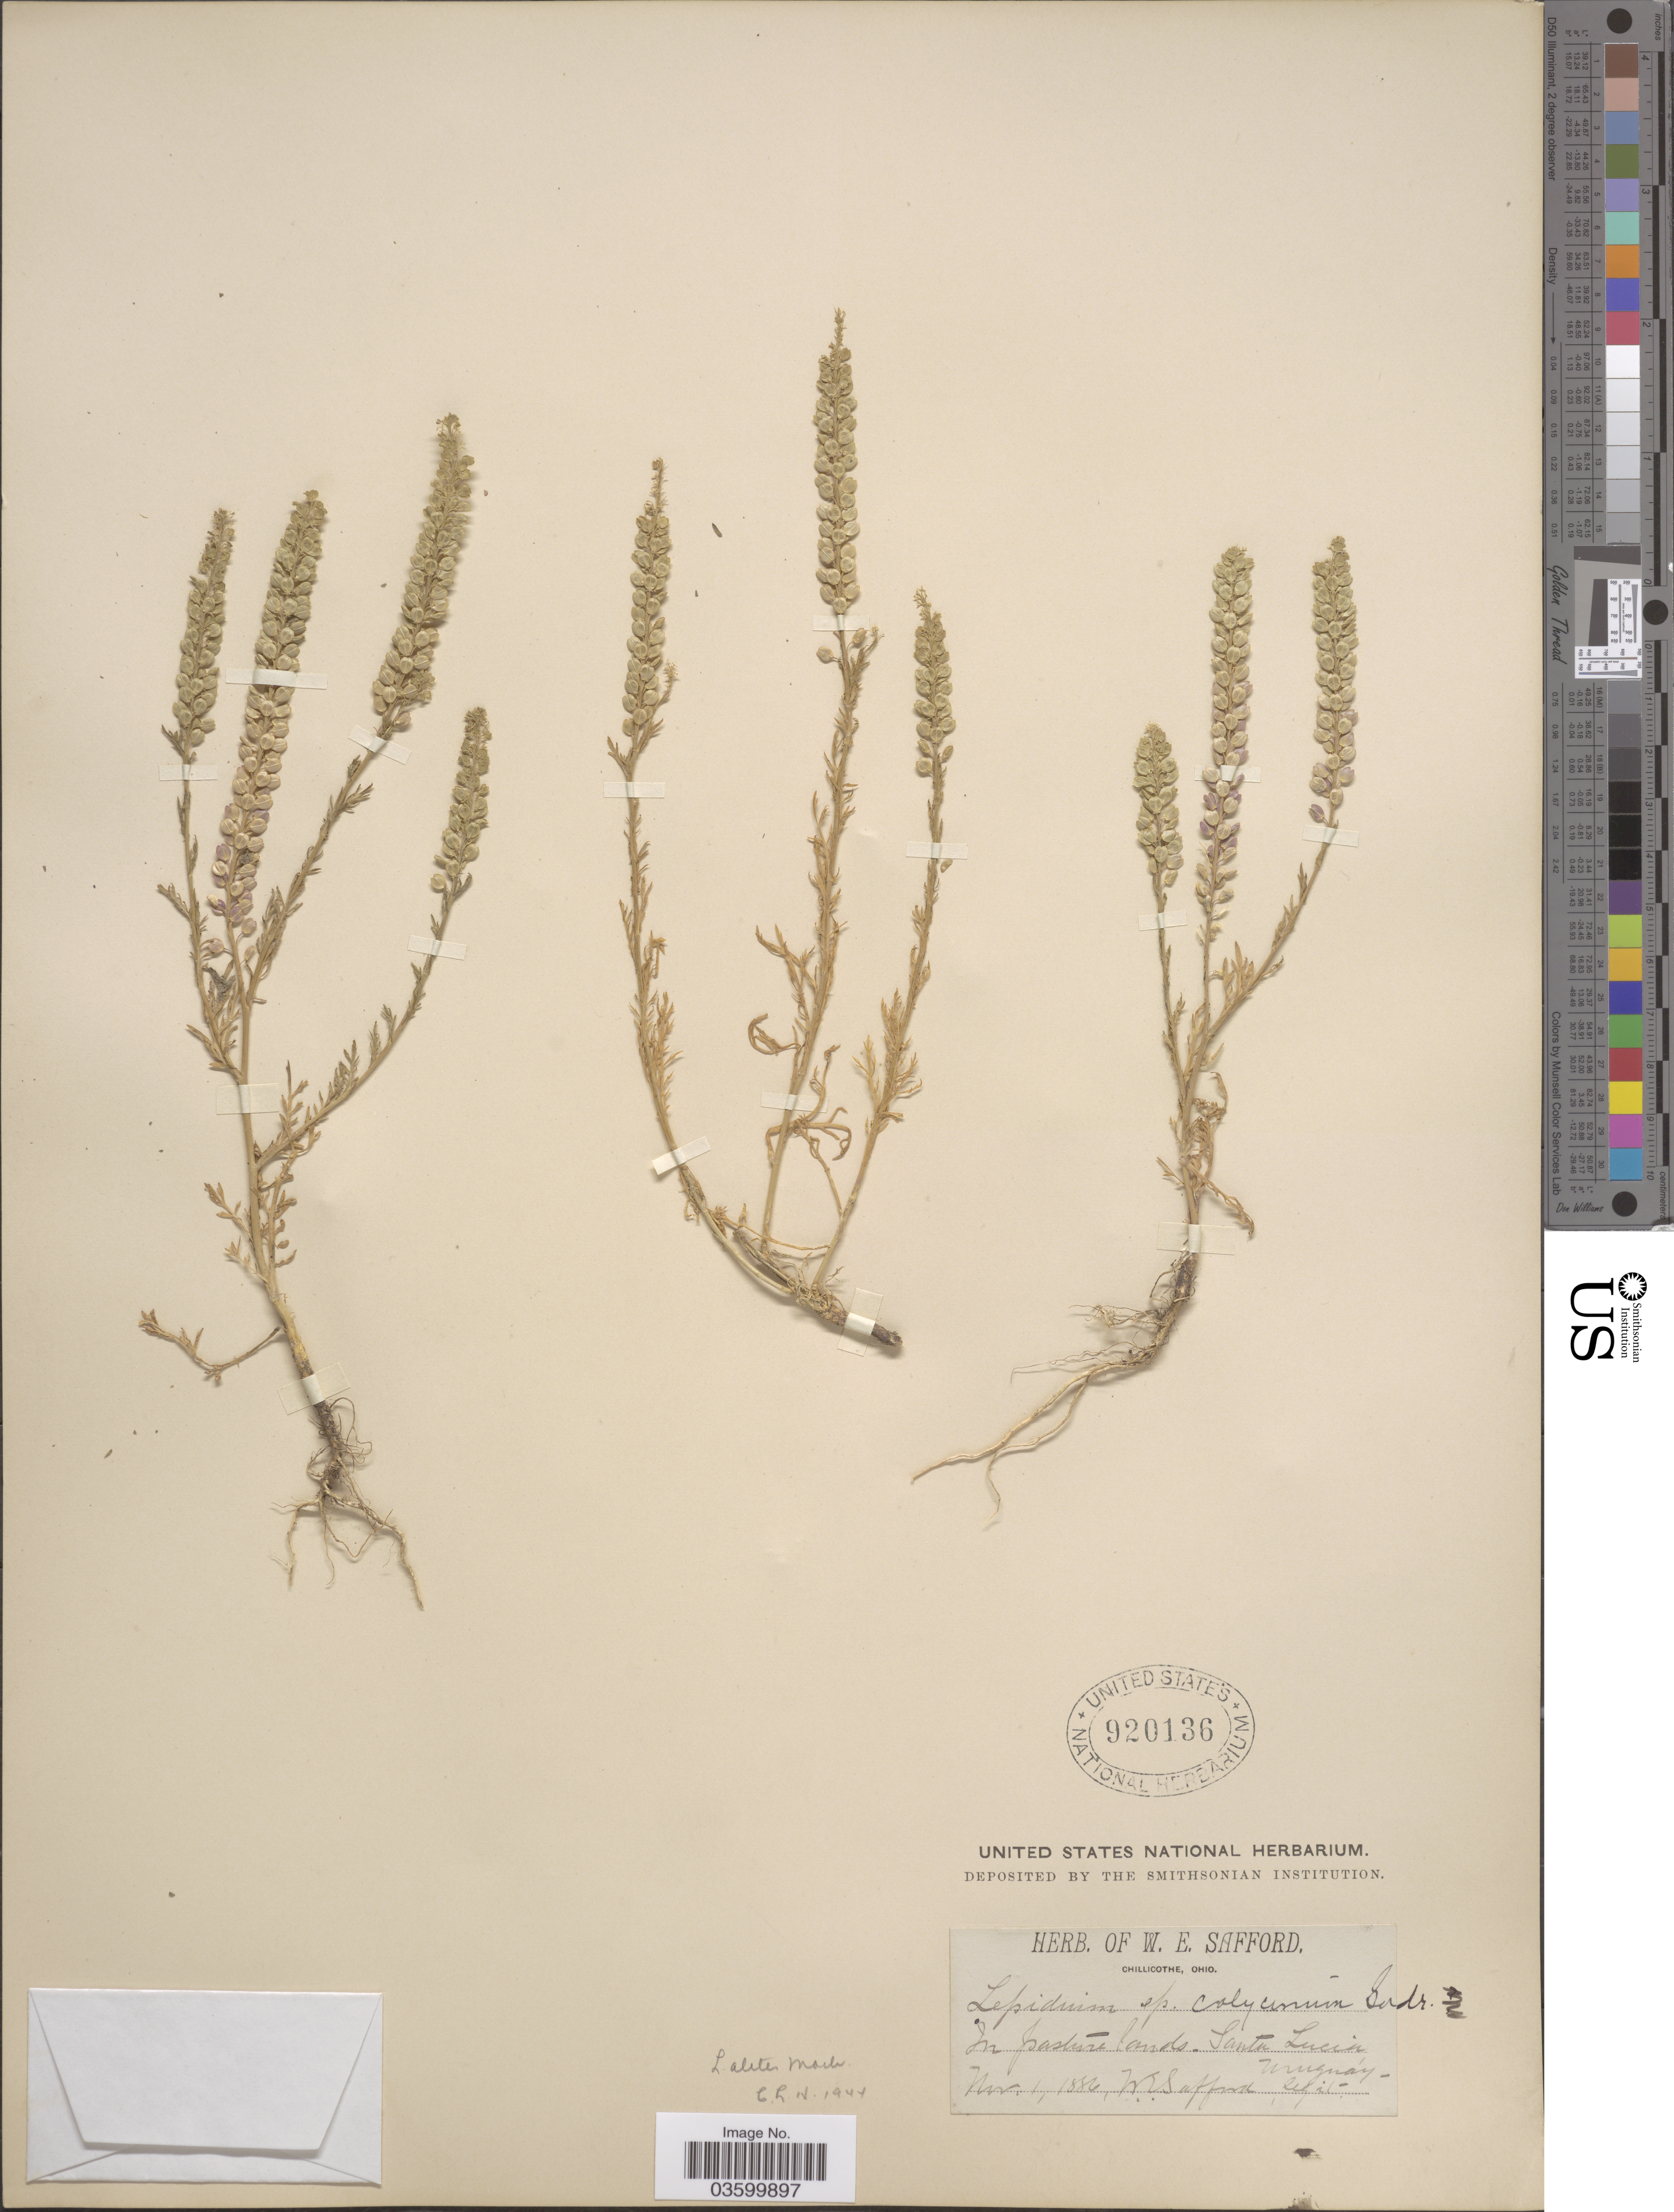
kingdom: Plantae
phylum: Tracheophyta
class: Magnoliopsida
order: Brassicales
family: Brassicaceae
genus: Lepidium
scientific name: Lepidium aletes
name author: J.F. Macbr.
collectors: W. E. Safford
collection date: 1886-11-01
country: Uruguay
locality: Santa Lucia.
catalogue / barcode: US 920136